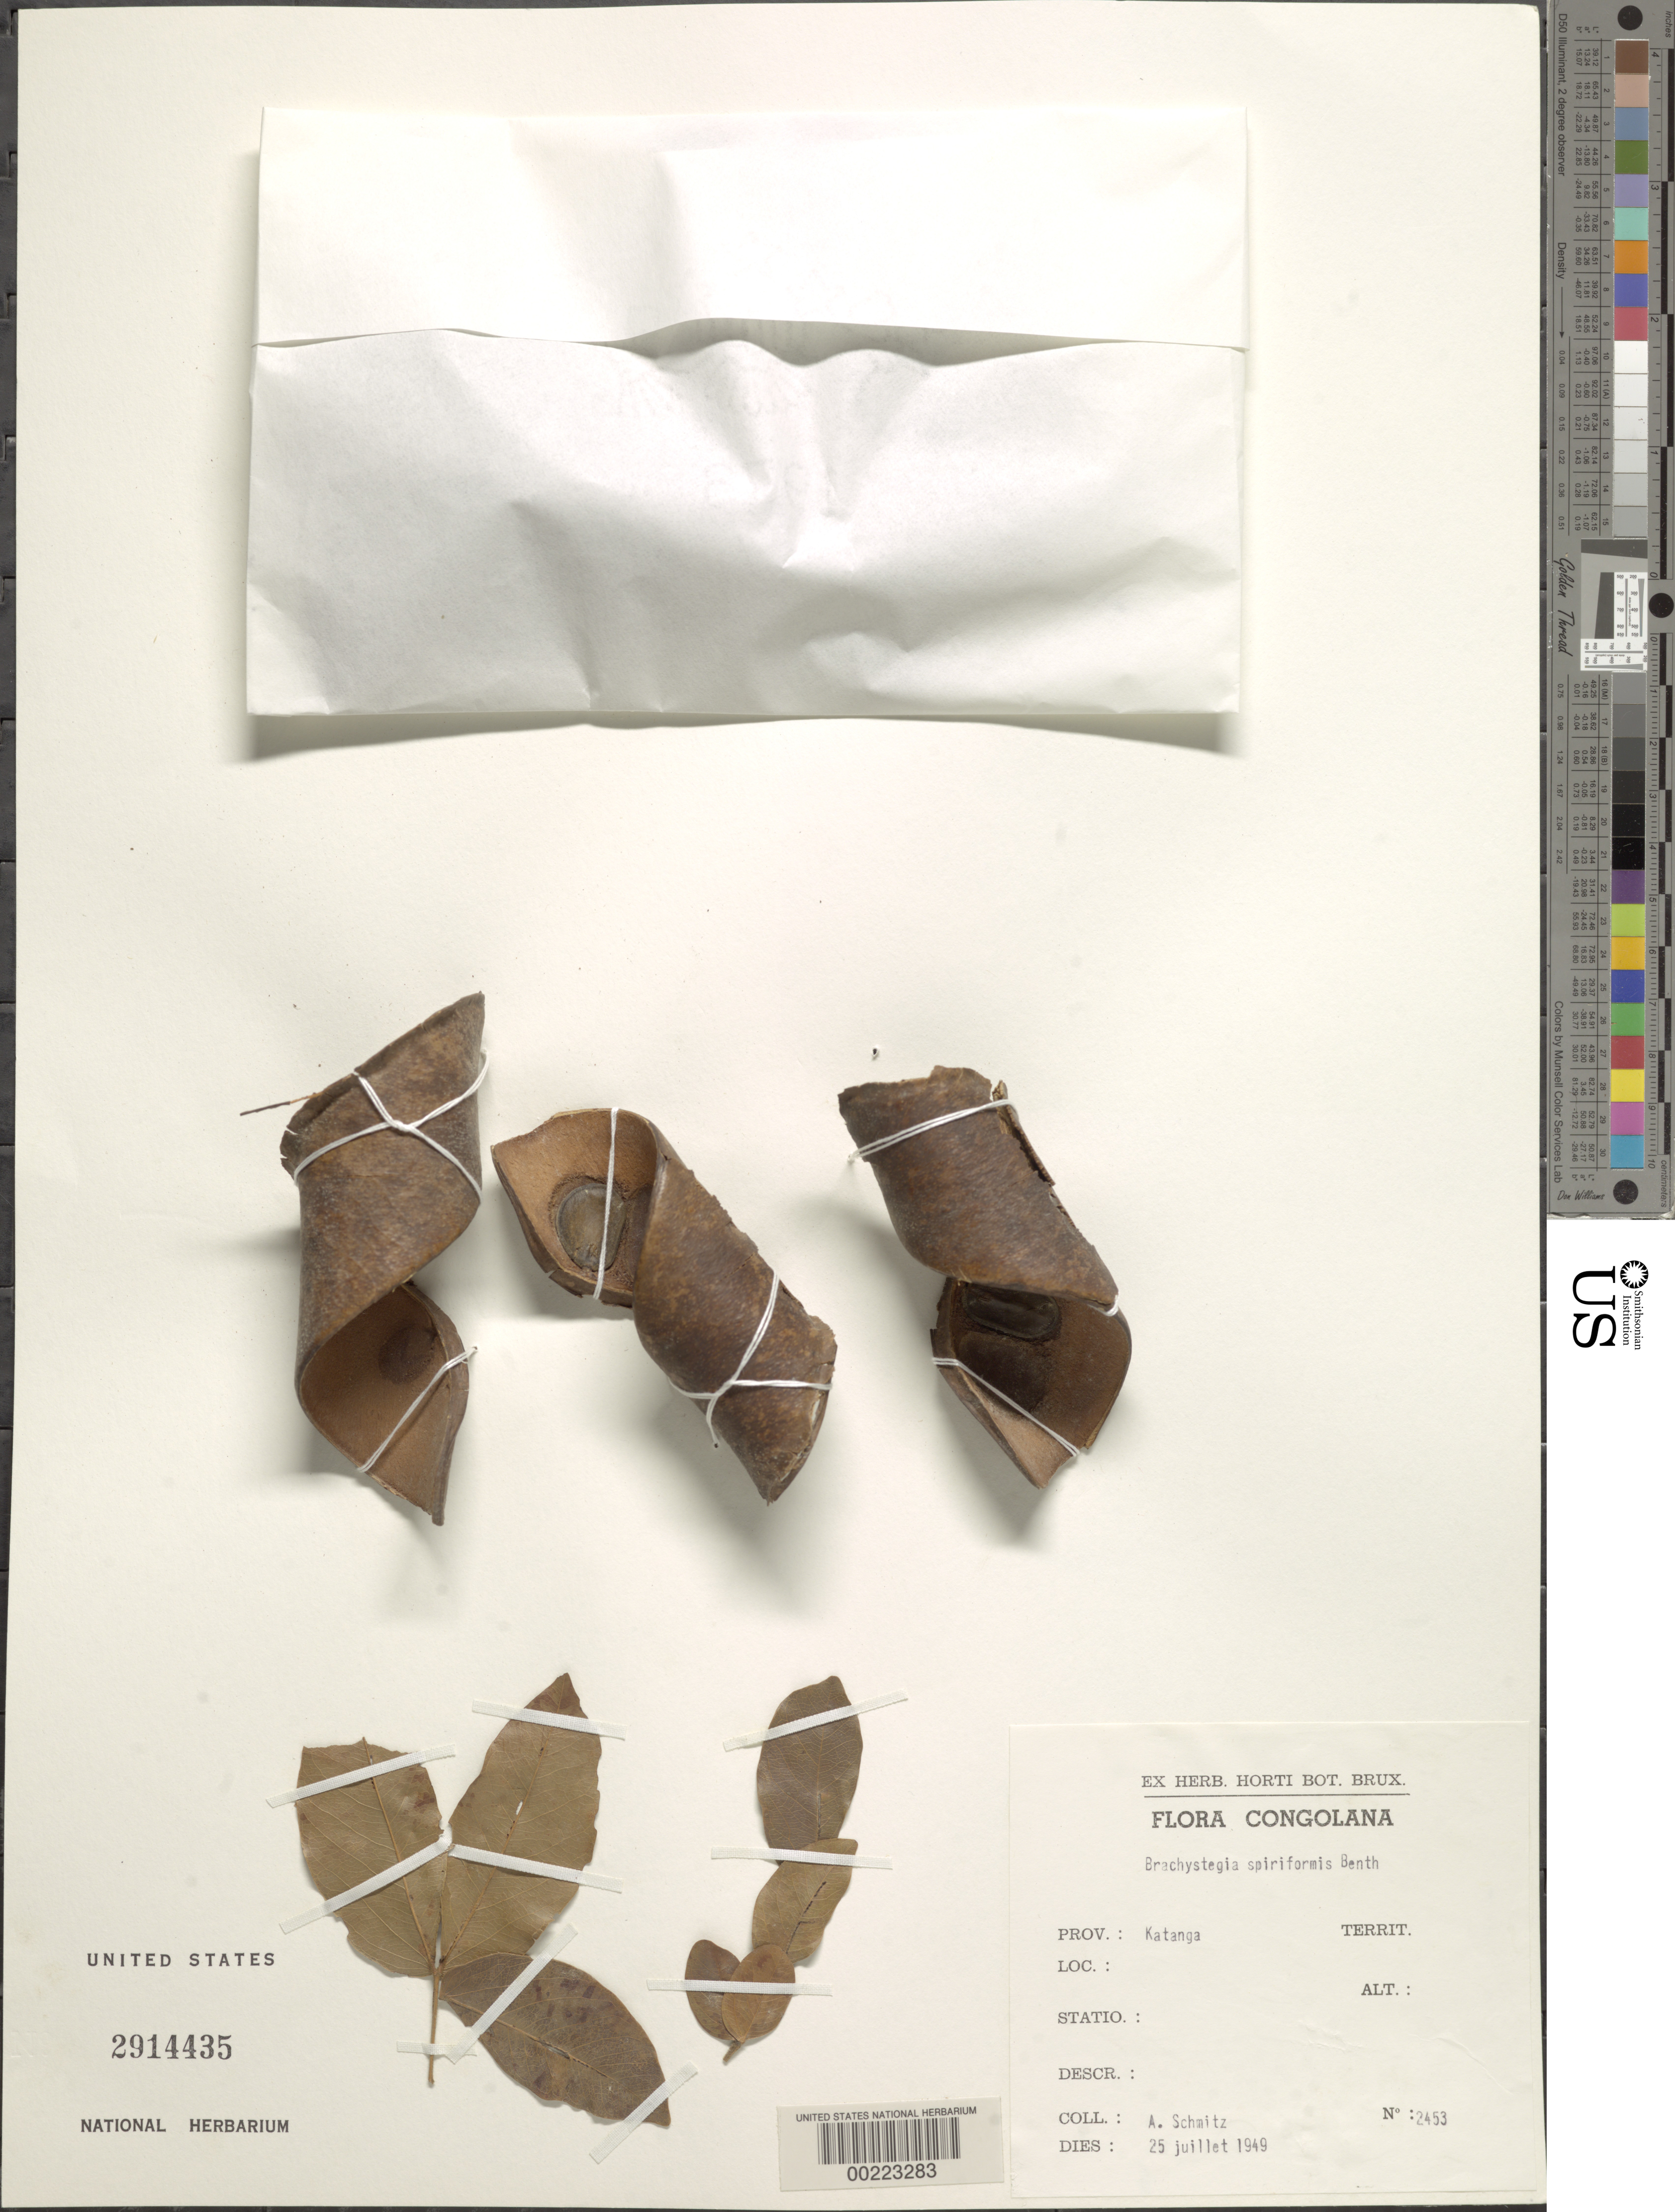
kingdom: Plantae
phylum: Tracheophyta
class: Magnoliopsida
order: Fabales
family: Fabaceae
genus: Brachystegia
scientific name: Brachystegia spiciformis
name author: Benth.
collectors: A. Schmitz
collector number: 2453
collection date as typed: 25 Jul 1949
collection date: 1949-07-25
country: Congo, Democratic Republic of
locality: Katanga prov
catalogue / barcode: US 2914435